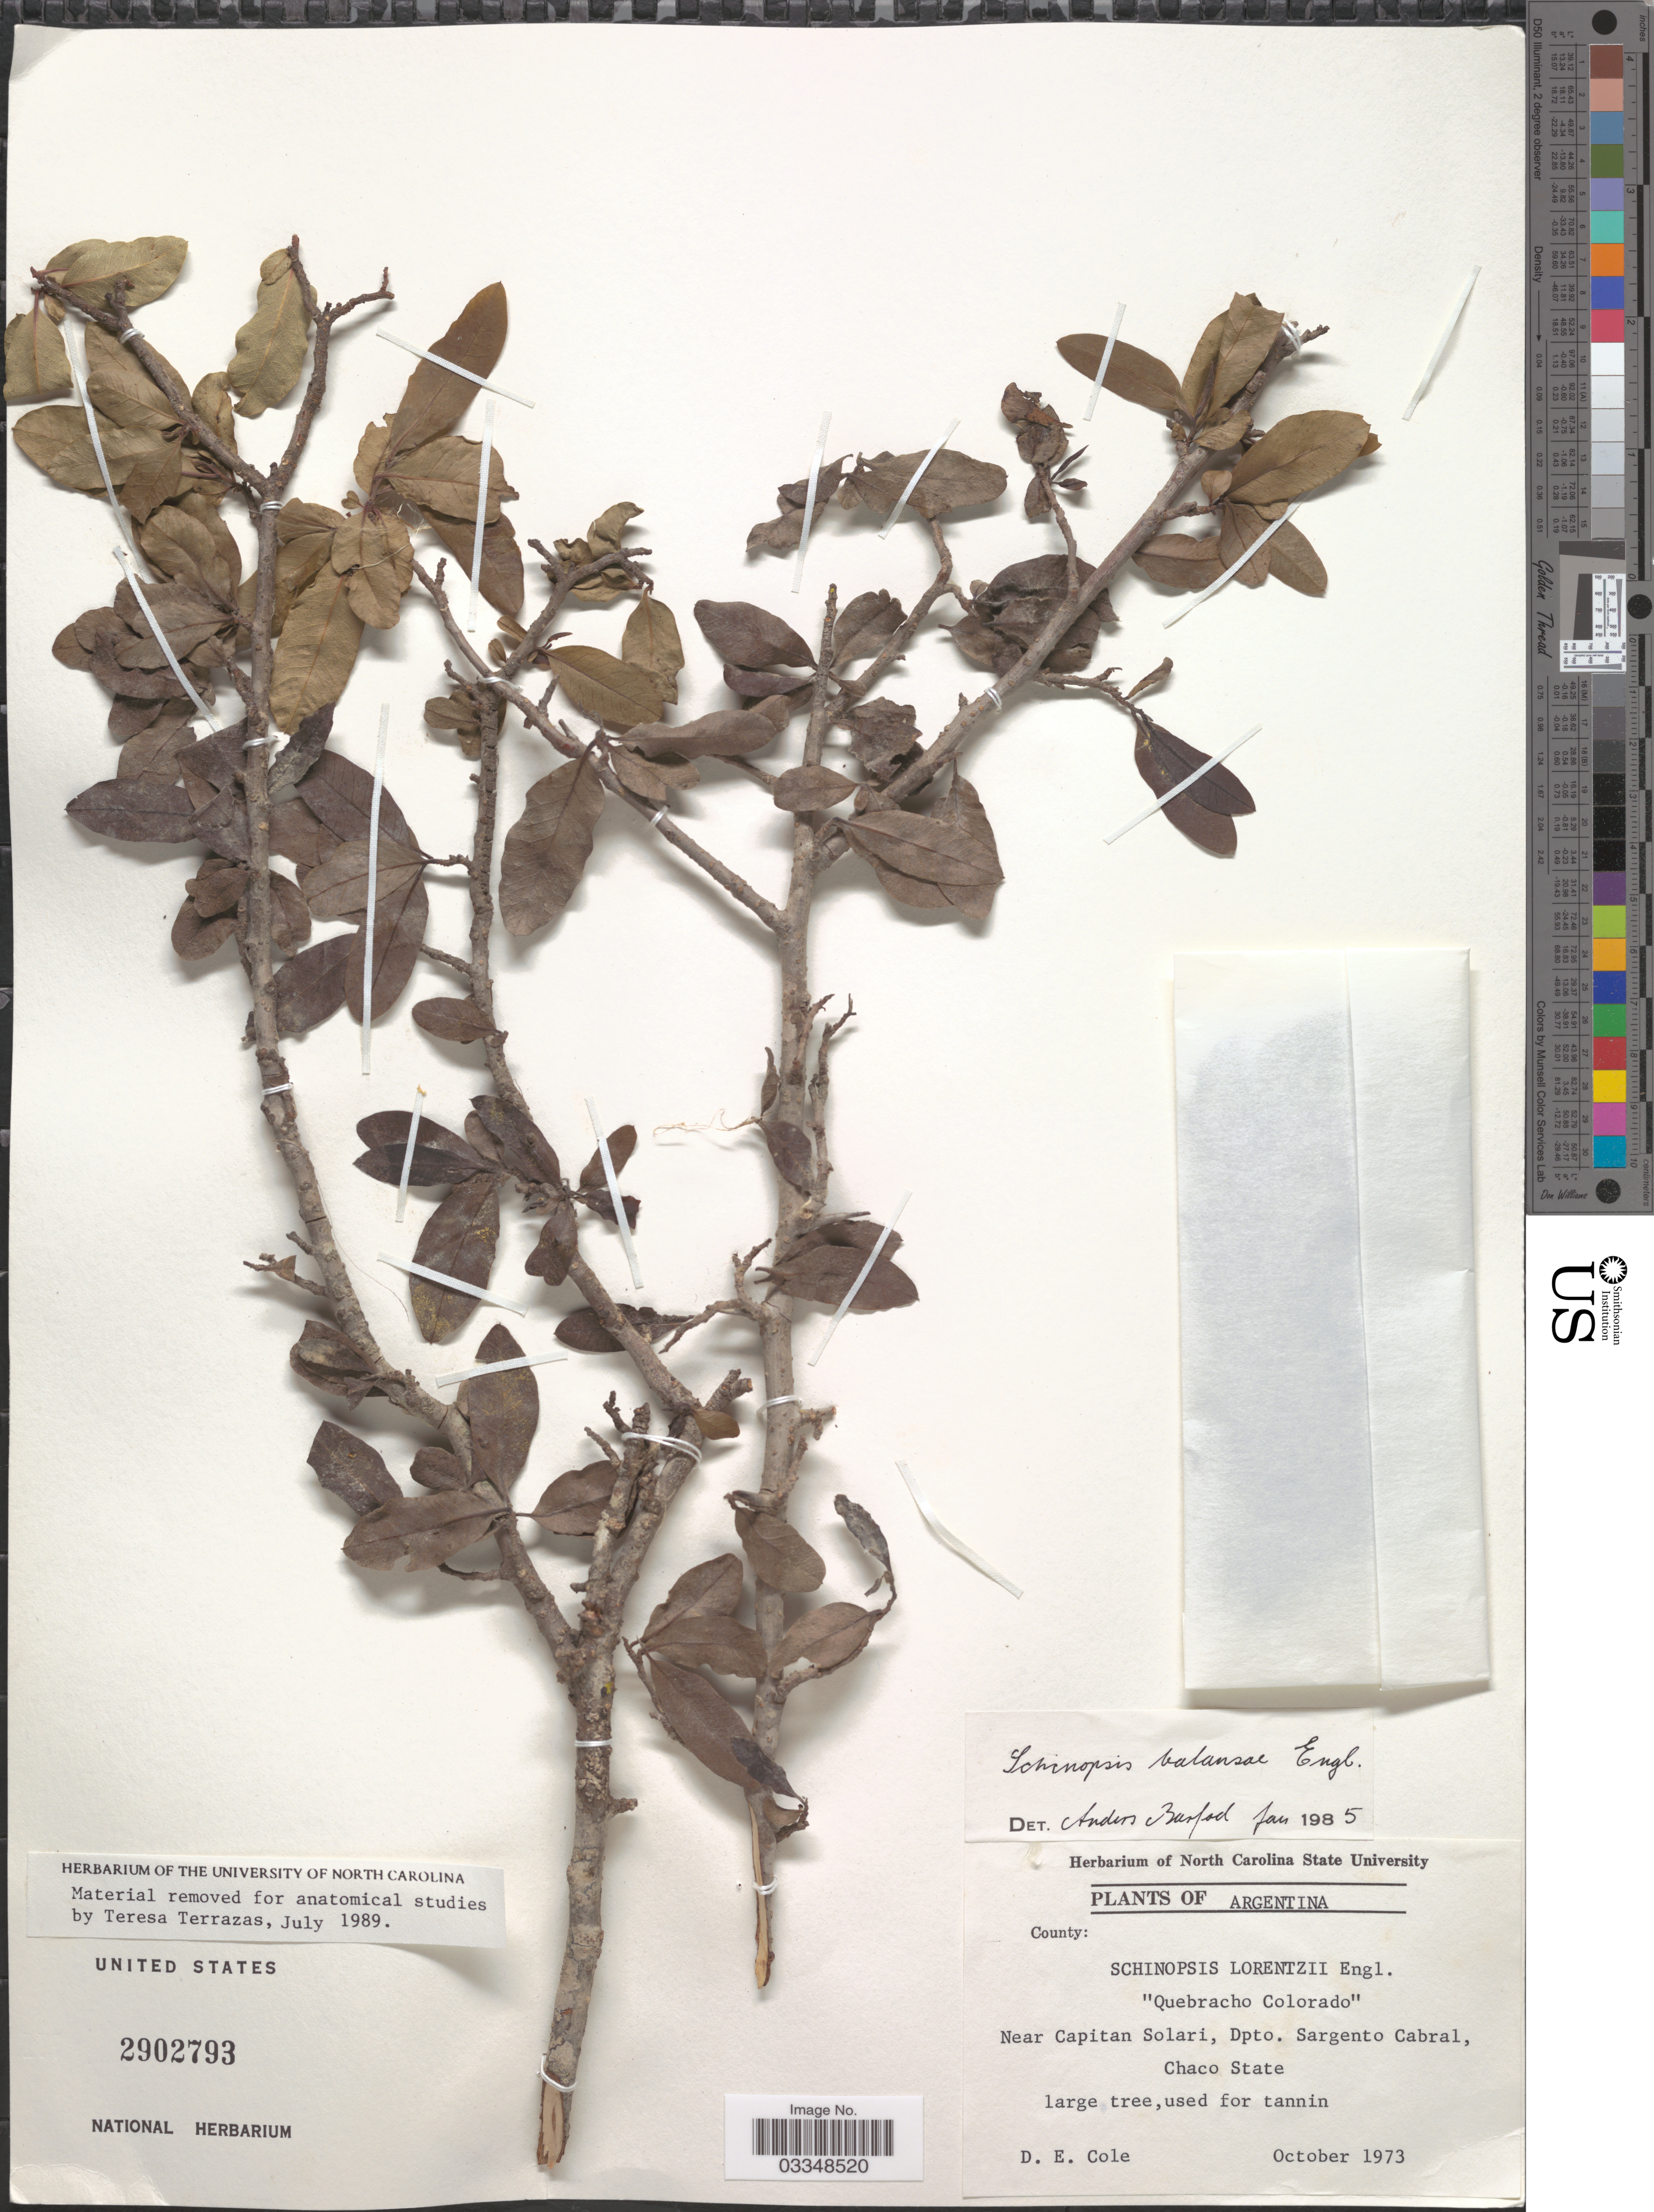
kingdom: Plantae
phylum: Tracheophyta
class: Magnoliopsida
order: Sapindales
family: Anacardiaceae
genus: Schinopsis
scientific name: Schinopsis balansae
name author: Engl.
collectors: D. E. Cole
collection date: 1973-10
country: Argentina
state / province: Chaco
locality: Near Capitan Solari, Dpto. Sargento Cabral, Chaco State.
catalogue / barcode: US 2902793